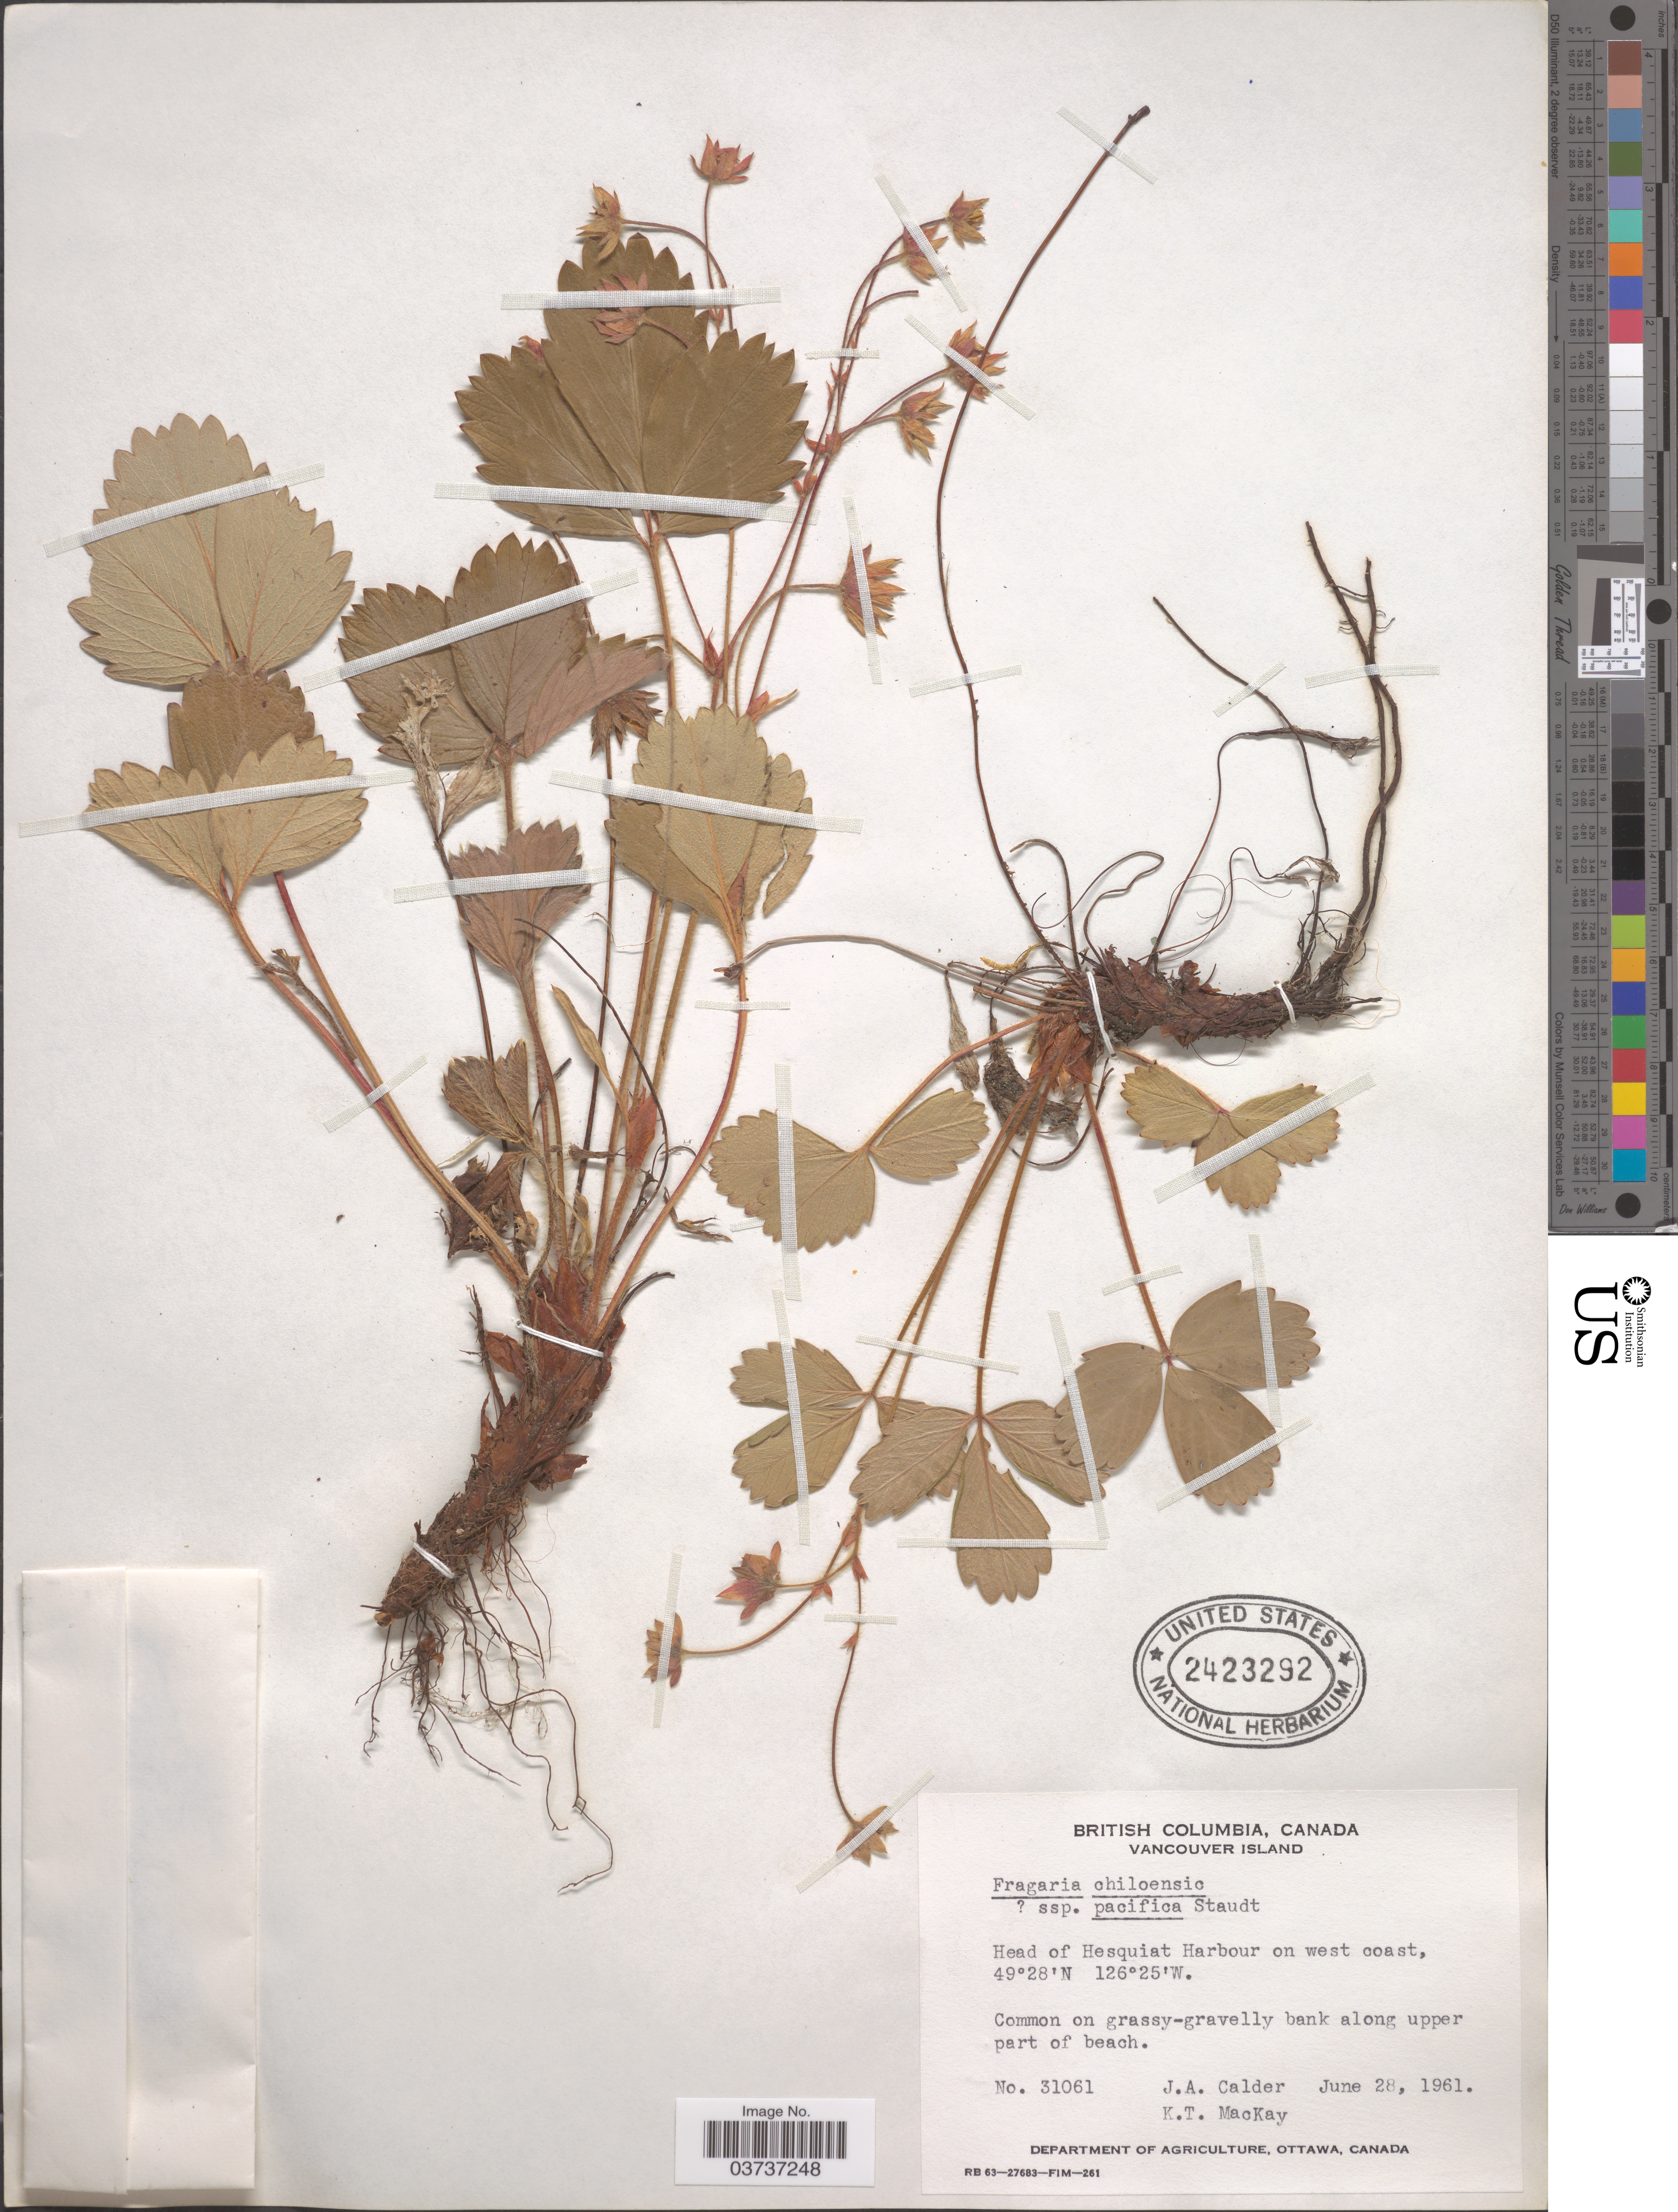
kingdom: Plantae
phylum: Tracheophyta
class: Magnoliopsida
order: Rosales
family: Rosaceae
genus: Fragaria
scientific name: Fragaria chiloensis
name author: (L.) Mill.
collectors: J. A. Calder & K. T. Mackay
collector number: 31061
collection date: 1961-06-28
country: Canada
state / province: British Columbia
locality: Vancouver Island. Head of Hesquiat Harbour on west coast.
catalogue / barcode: US 2423292